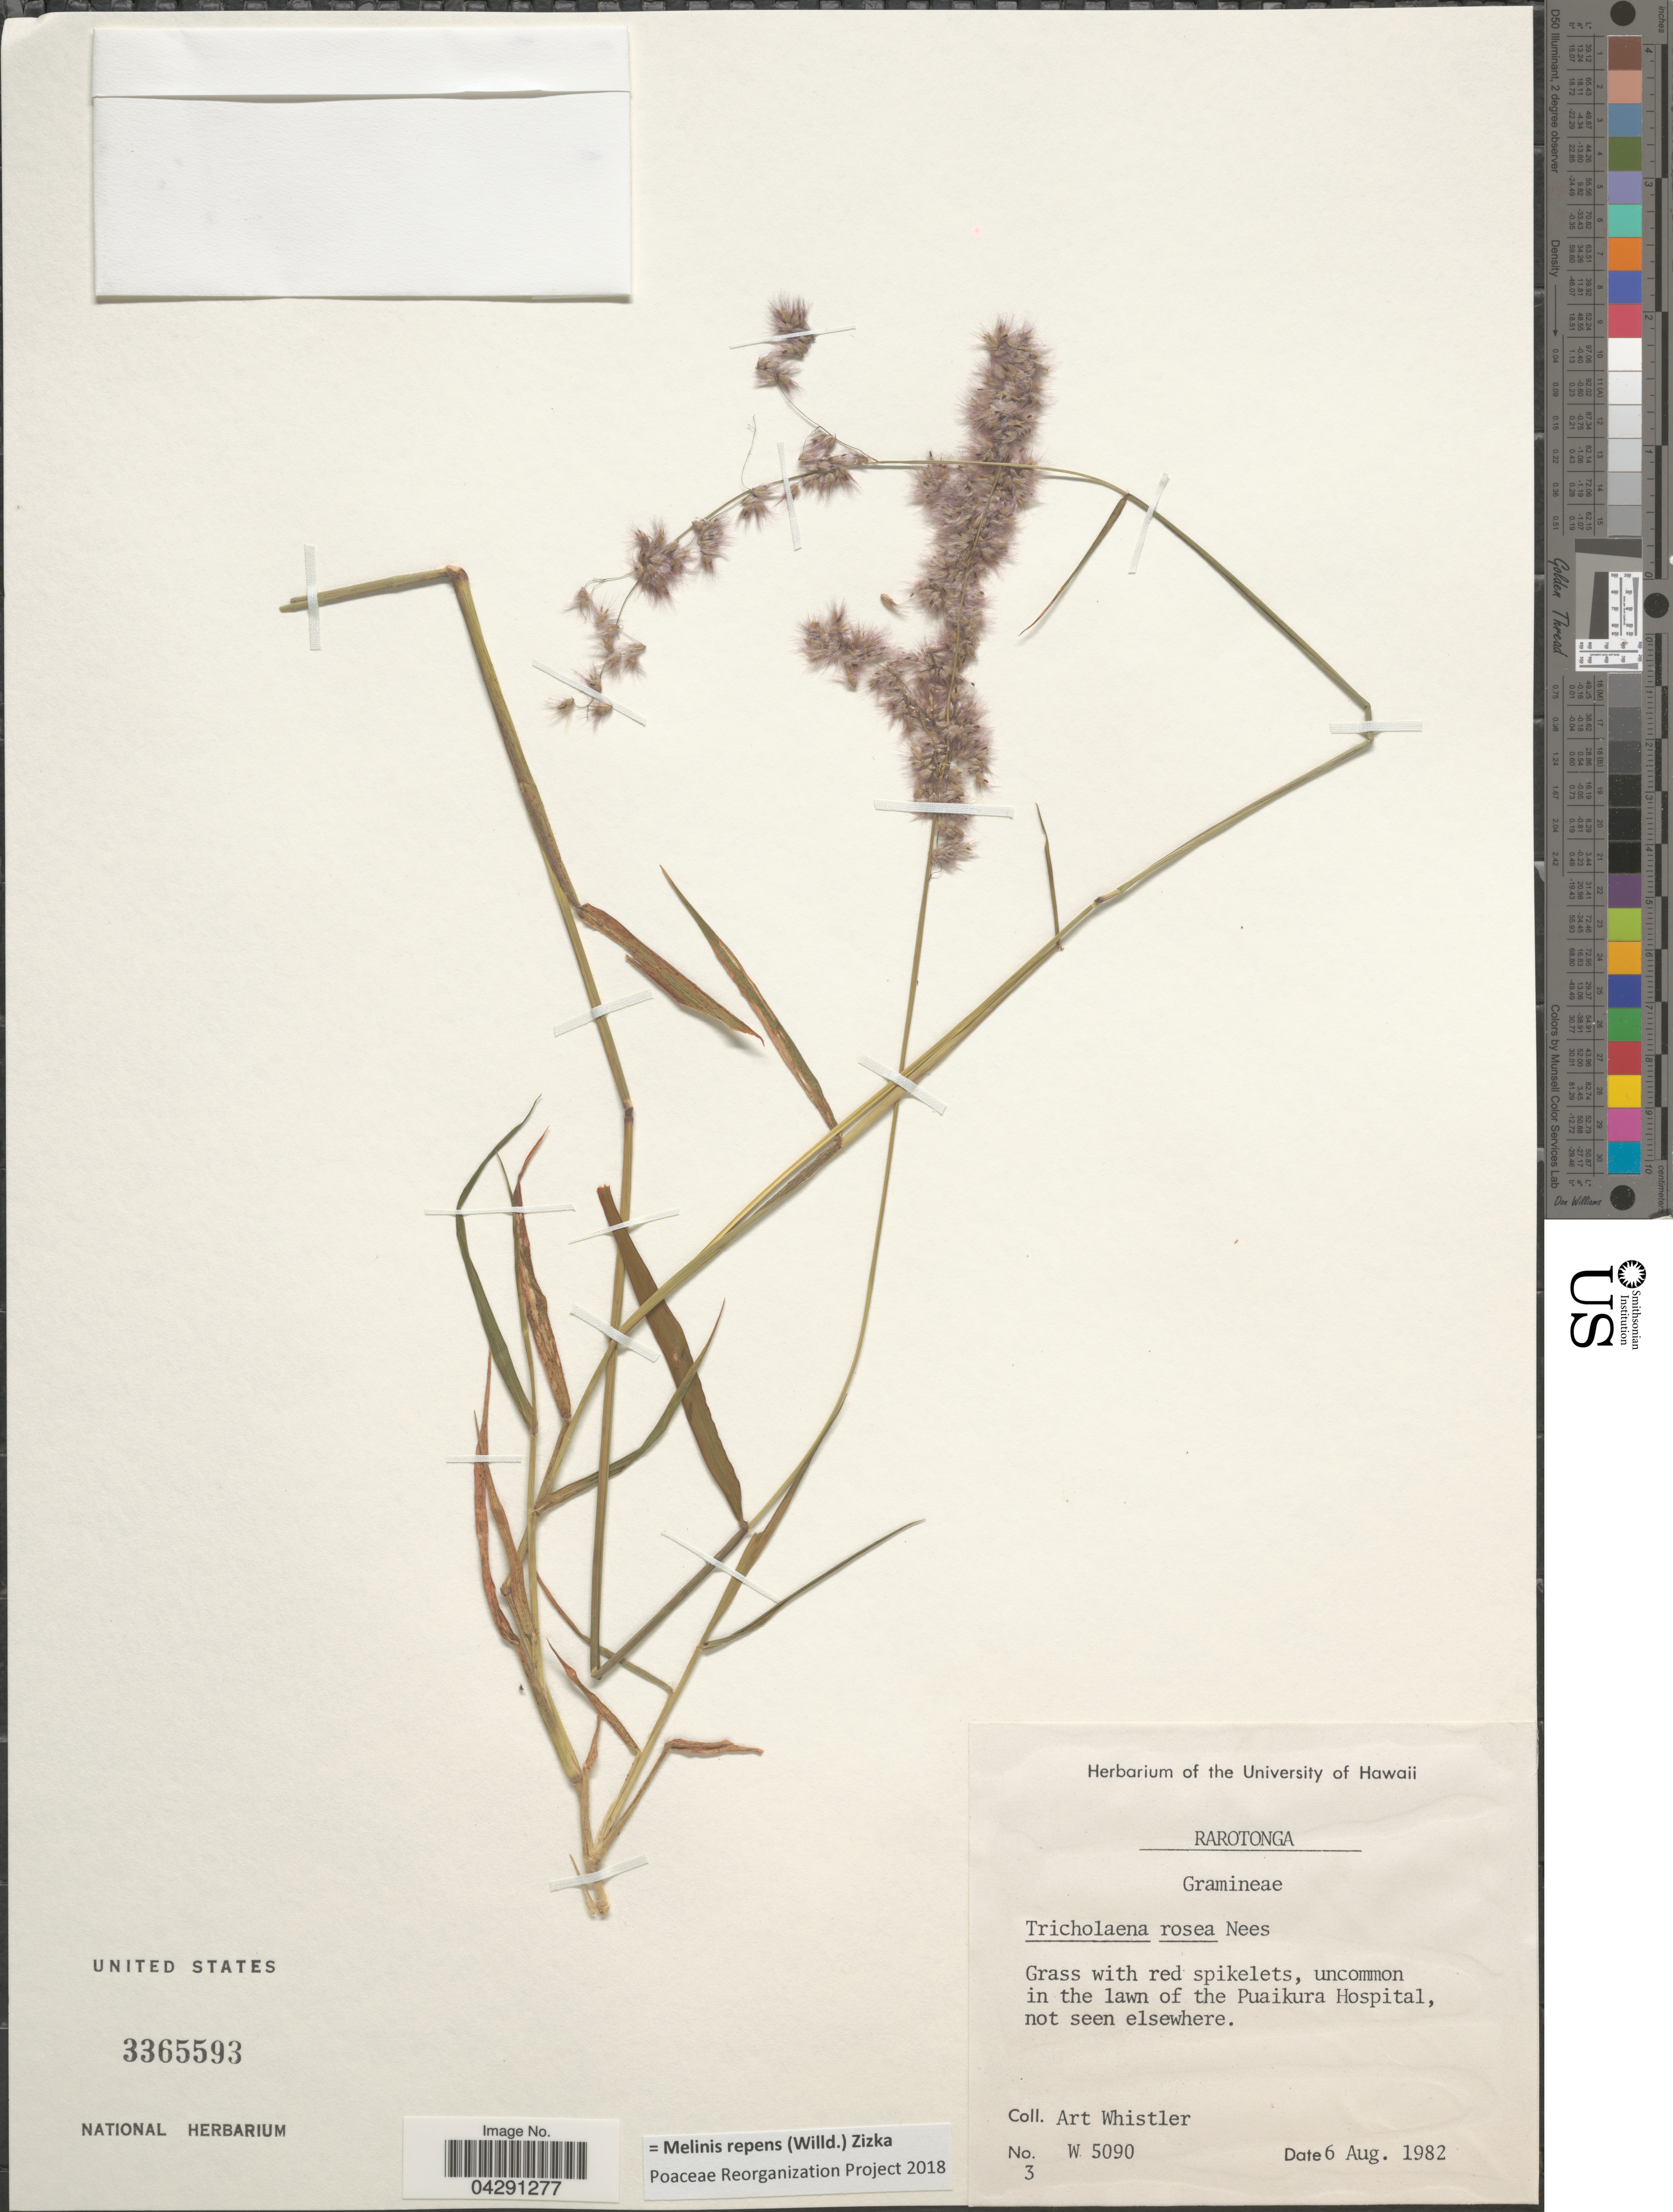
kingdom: Plantae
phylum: Tracheophyta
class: Liliopsida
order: Poales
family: Poaceae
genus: Melinis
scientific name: Melinis repens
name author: (Willd.) Zizka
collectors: A. Whistler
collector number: W5090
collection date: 1982-08-06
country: Cook Islands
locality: Rarotonga. Uncommon in the lawn of the Puaikura Hospital.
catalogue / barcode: US 3365593